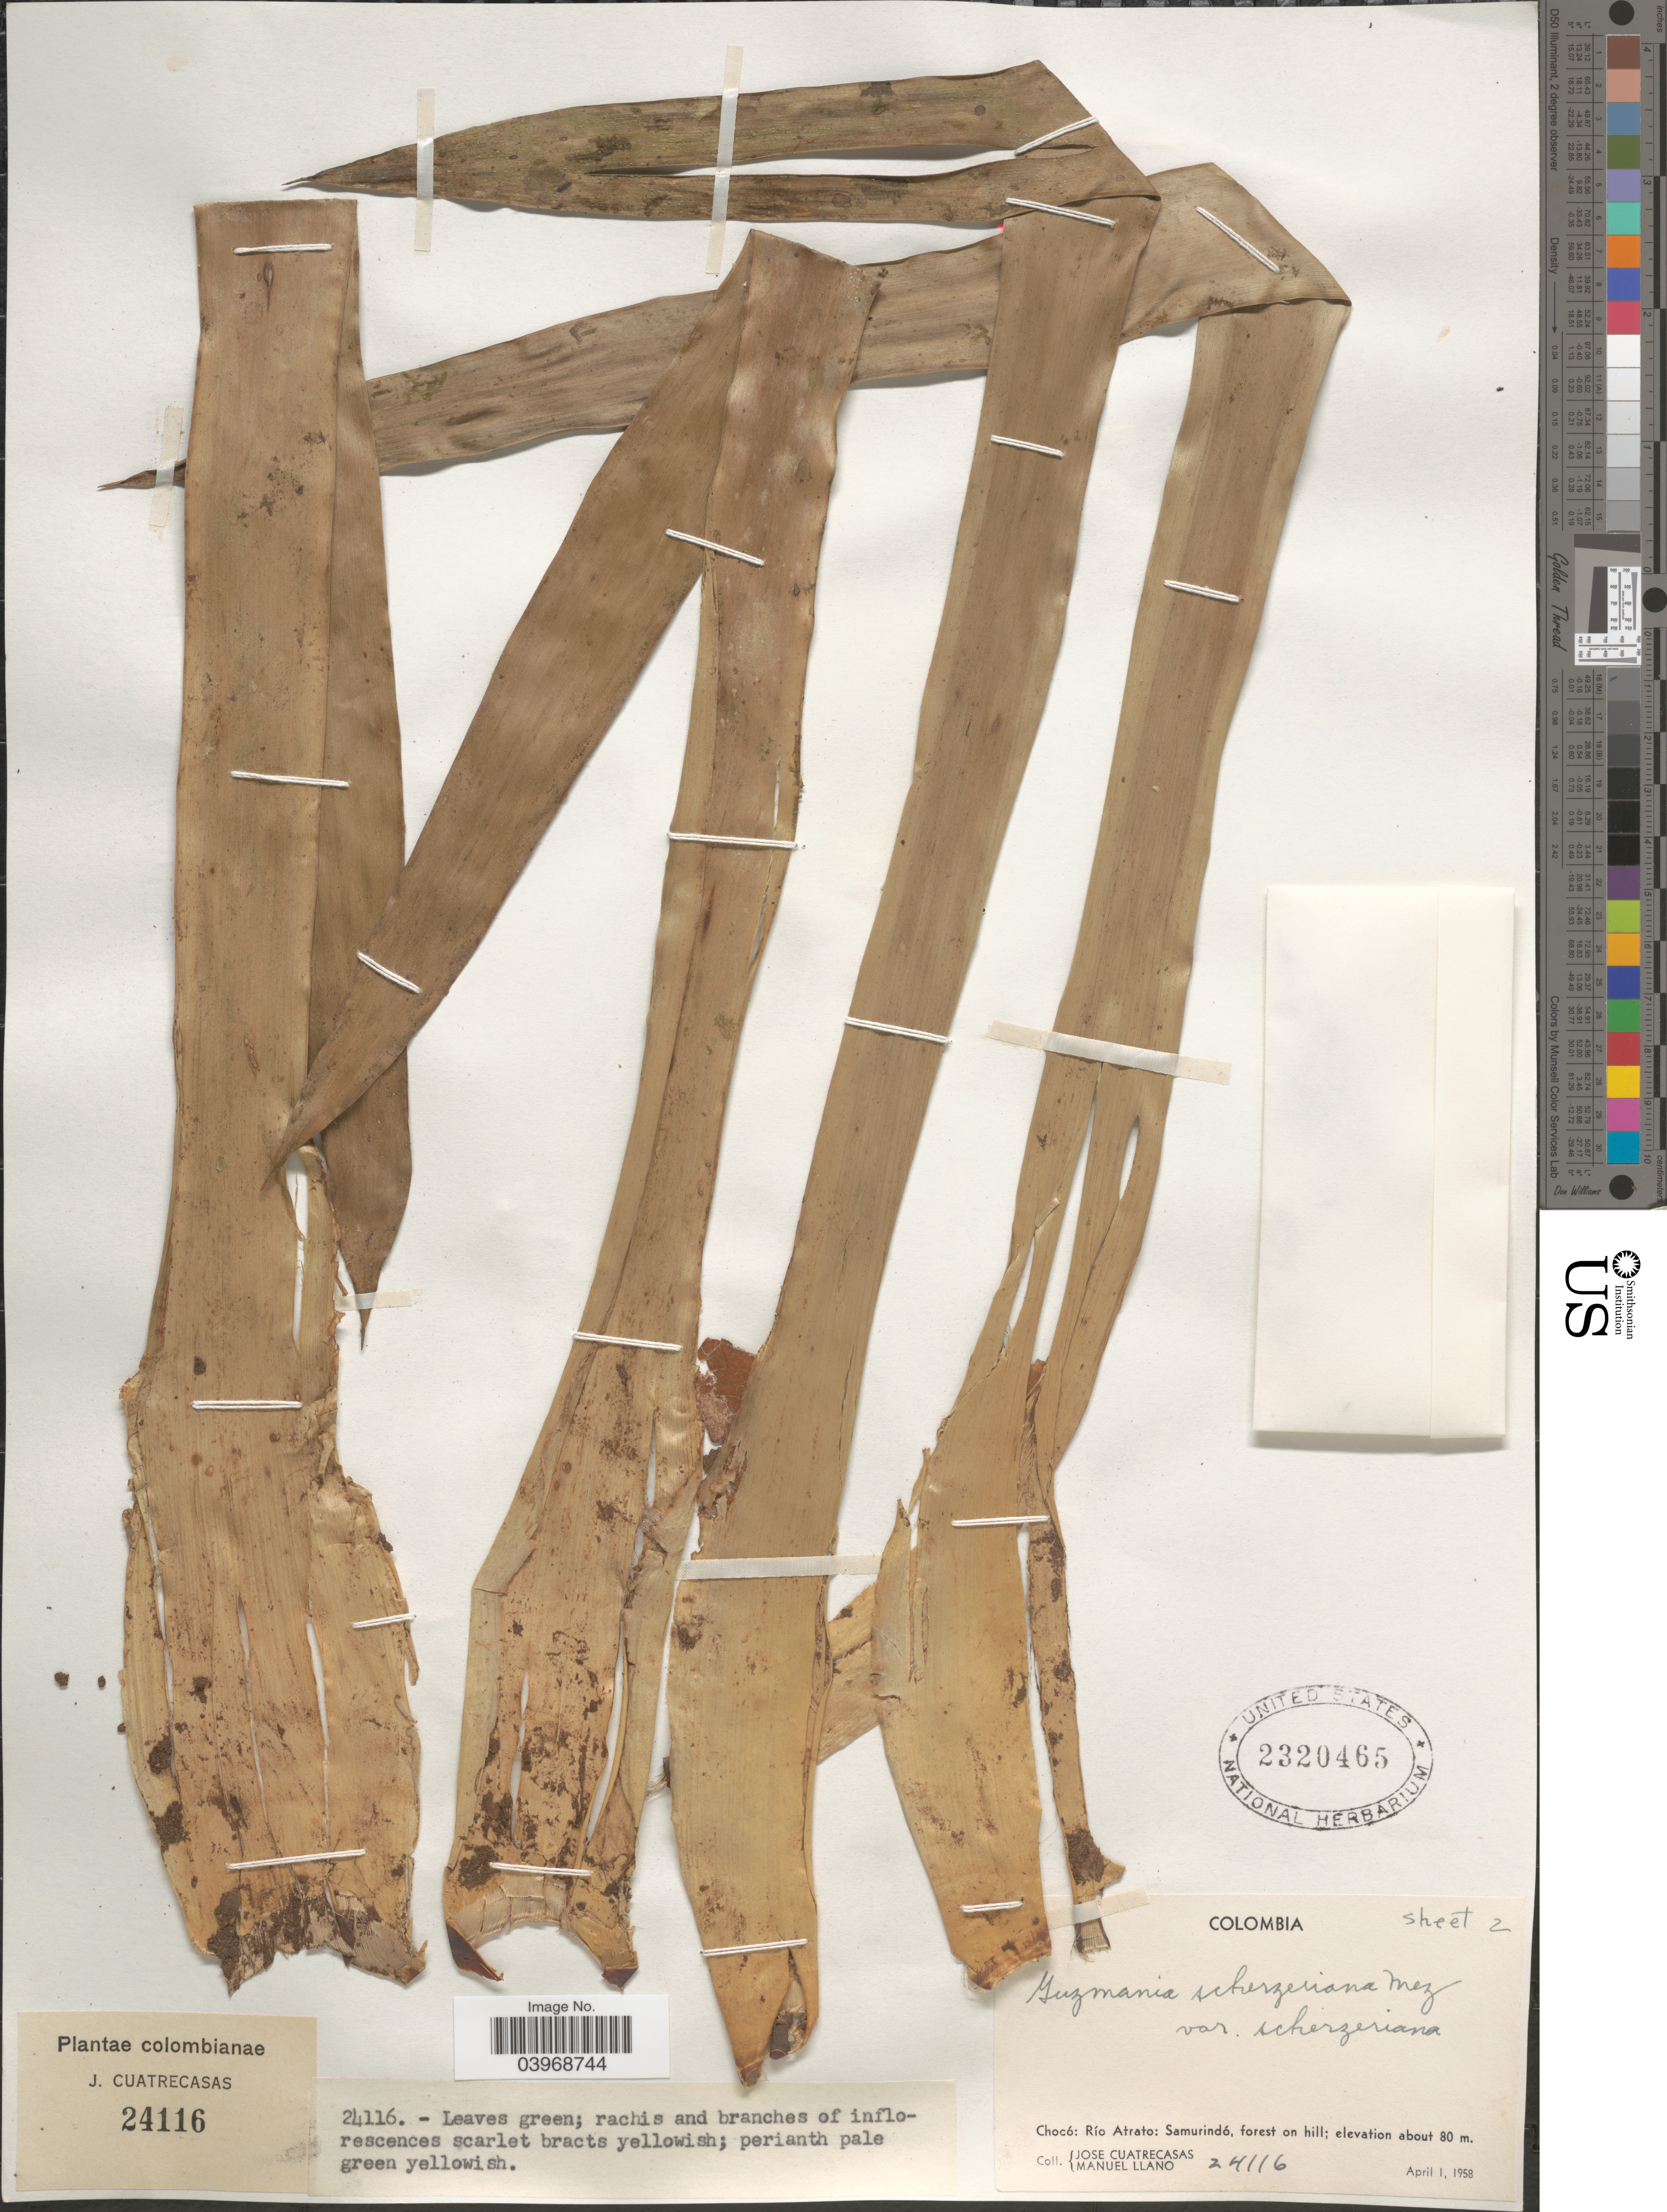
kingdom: Plantae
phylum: Tracheophyta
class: Liliopsida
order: Poales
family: Bromeliaceae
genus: Guzmania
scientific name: Guzmania scherzeriana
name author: Mez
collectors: J. Cuatrecasas & M. Llano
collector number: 24116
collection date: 1958-04-01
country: Colombia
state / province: Chocó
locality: Río Atrato: Samurindó, forest on hill.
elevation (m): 80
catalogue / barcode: US 2320465